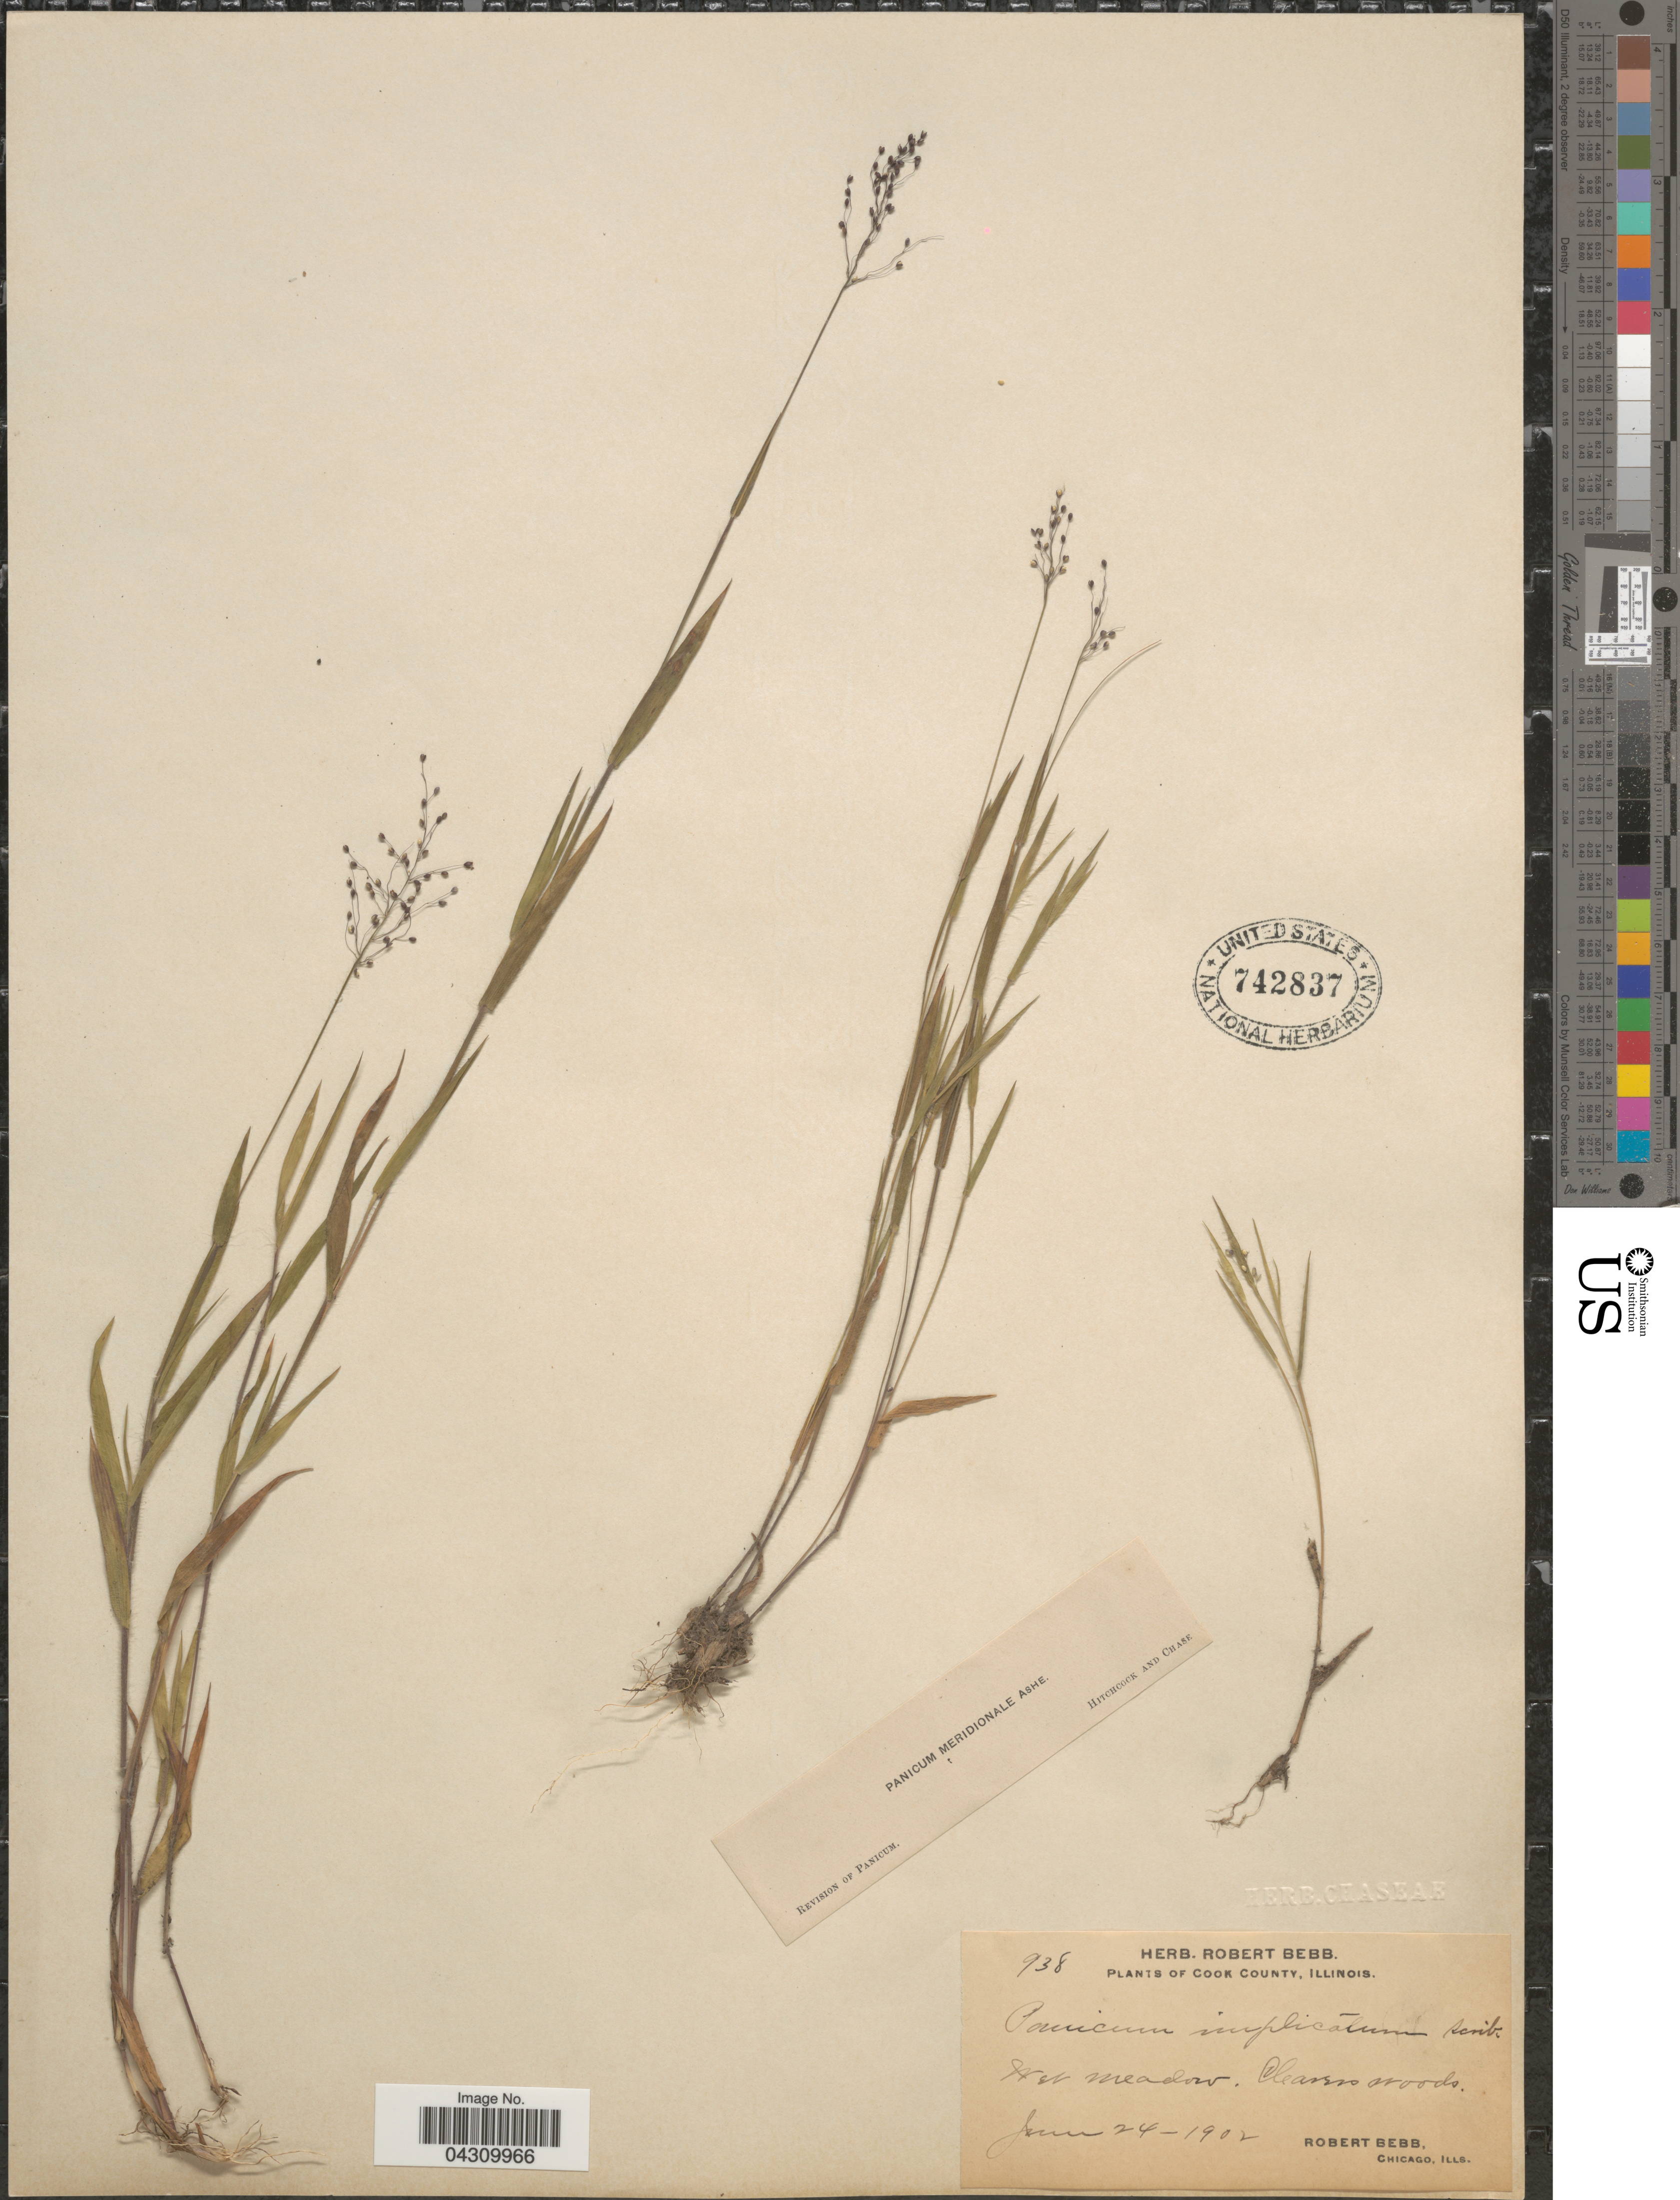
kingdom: Plantae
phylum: Tracheophyta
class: Liliopsida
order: Poales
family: Poaceae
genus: Dichanthelium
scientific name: Dichanthelium acuminatum var. acuminatum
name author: (Sw.) Gould & C.A. Clark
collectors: R. Bebb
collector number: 938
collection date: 1902-06-24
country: United States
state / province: Illinois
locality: Cook County.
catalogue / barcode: US 742837